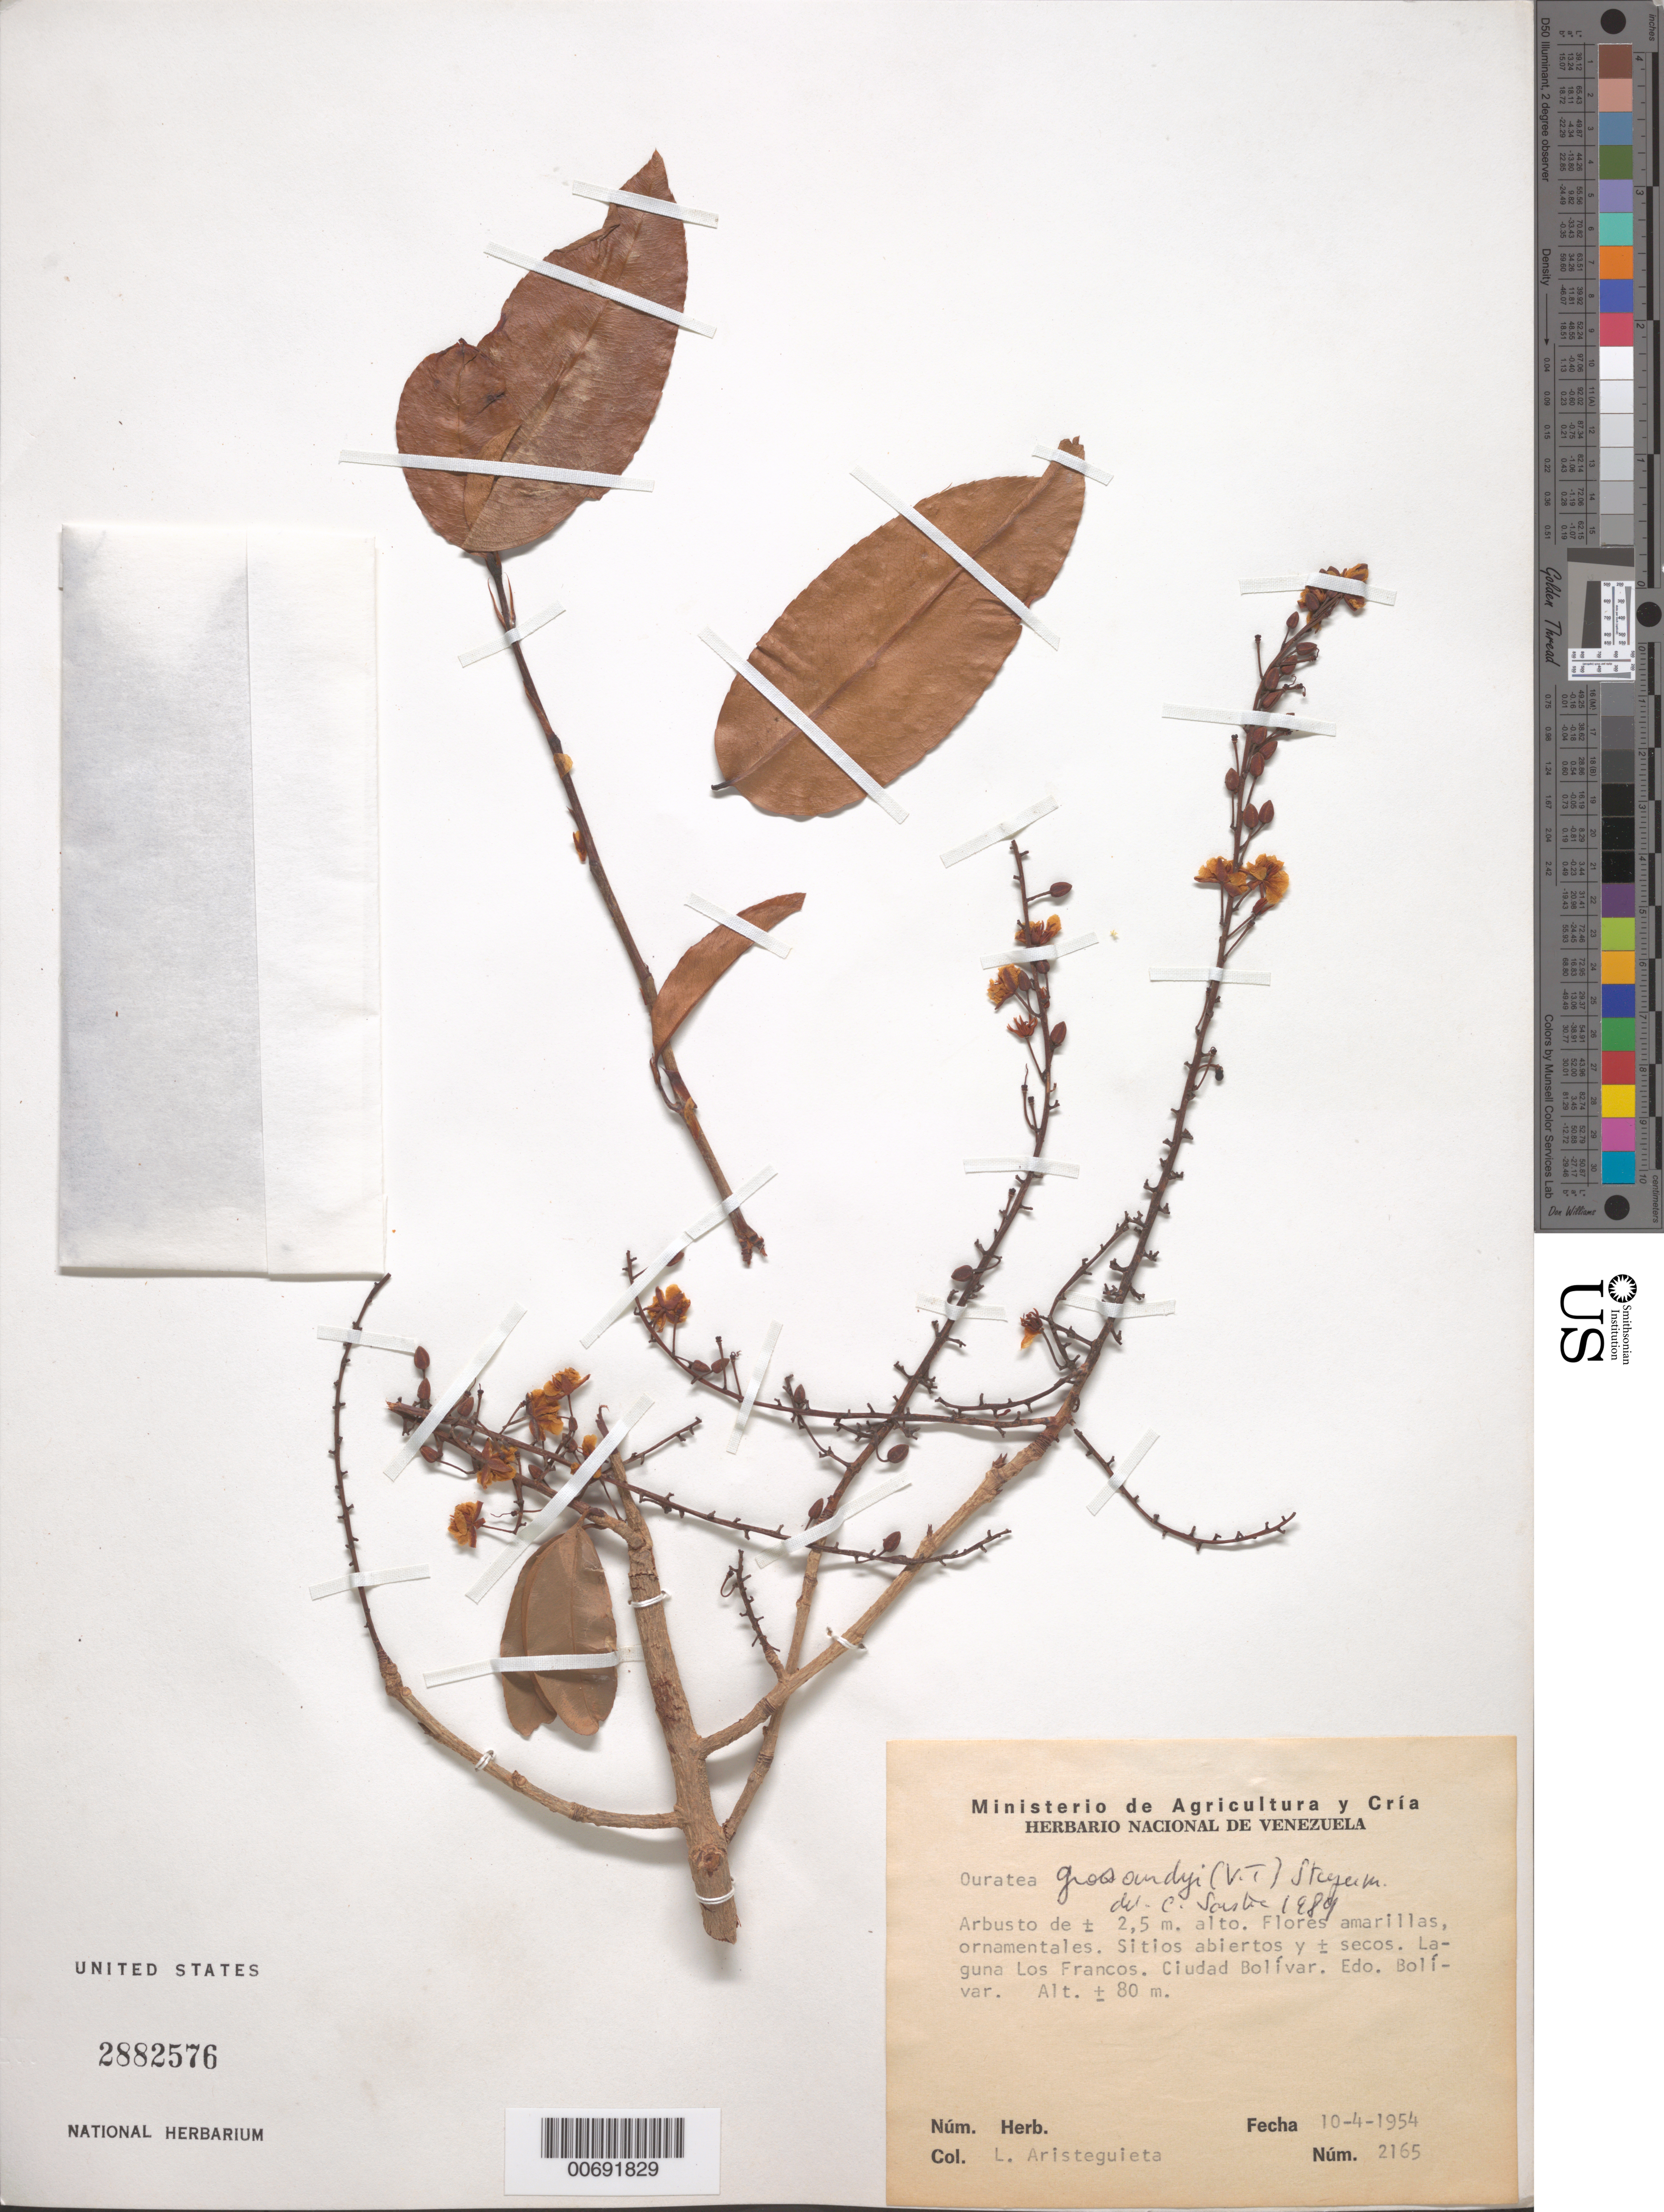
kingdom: Plantae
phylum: Tracheophyta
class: Magnoliopsida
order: Malpighiales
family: Ochnaceae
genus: Ouratea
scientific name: Ouratea grosourdyi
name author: (Tiegh.) Steyerm.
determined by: Sastre, C. H. L.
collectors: L. Aristeguieta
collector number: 2165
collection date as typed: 10-Apr-58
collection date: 1958-04-10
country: Venezuela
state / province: Bolívar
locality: Ciudad Bolívar, 1 km E; Laguna Los Francos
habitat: Open and dry sites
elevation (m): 80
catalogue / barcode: US 2882576